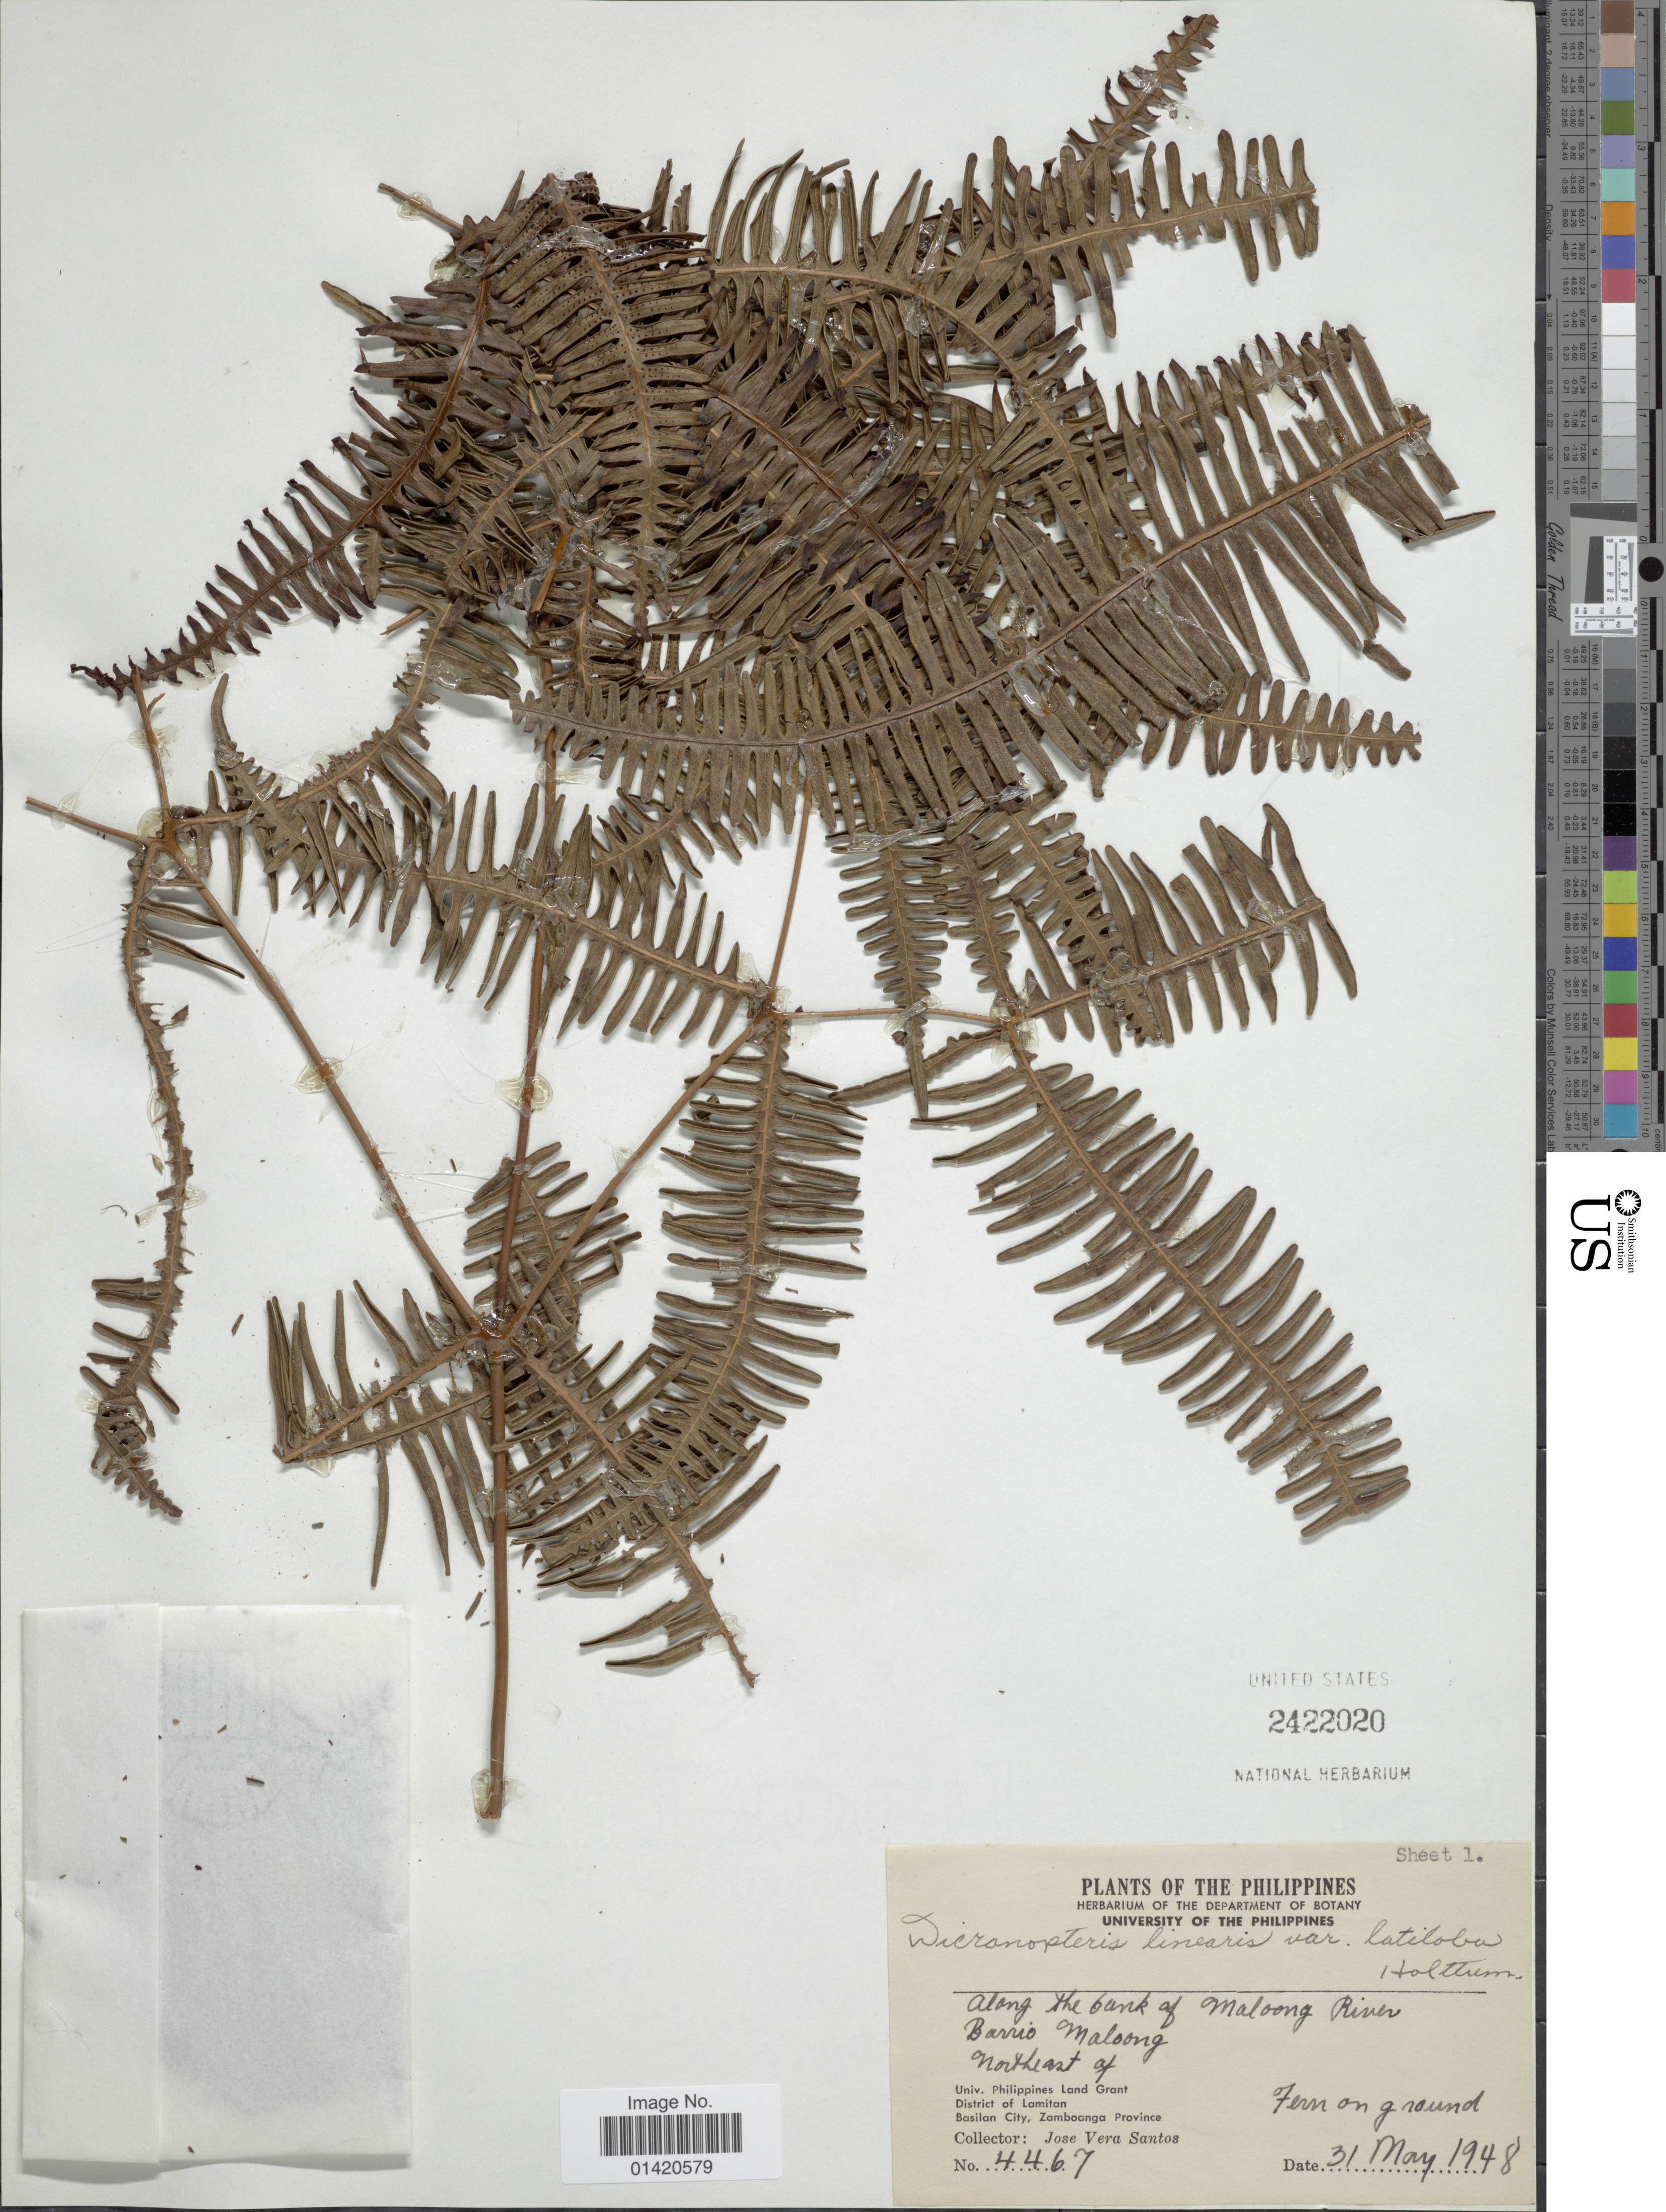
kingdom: Plantae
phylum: Tracheophyta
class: Polypodiopsida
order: Gleicheniales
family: Gleicheniaceae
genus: Dicranopteris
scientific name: Dicranopteris linearis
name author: (Burm. f.) Underw.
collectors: J. V. Santos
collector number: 4467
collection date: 1948-05-31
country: Philippines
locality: Along the bank of Maloong River, Barrio Mallong, Nirtheast of District of Lamiton, Basilan City, Zamboanga Province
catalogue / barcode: US 2422020